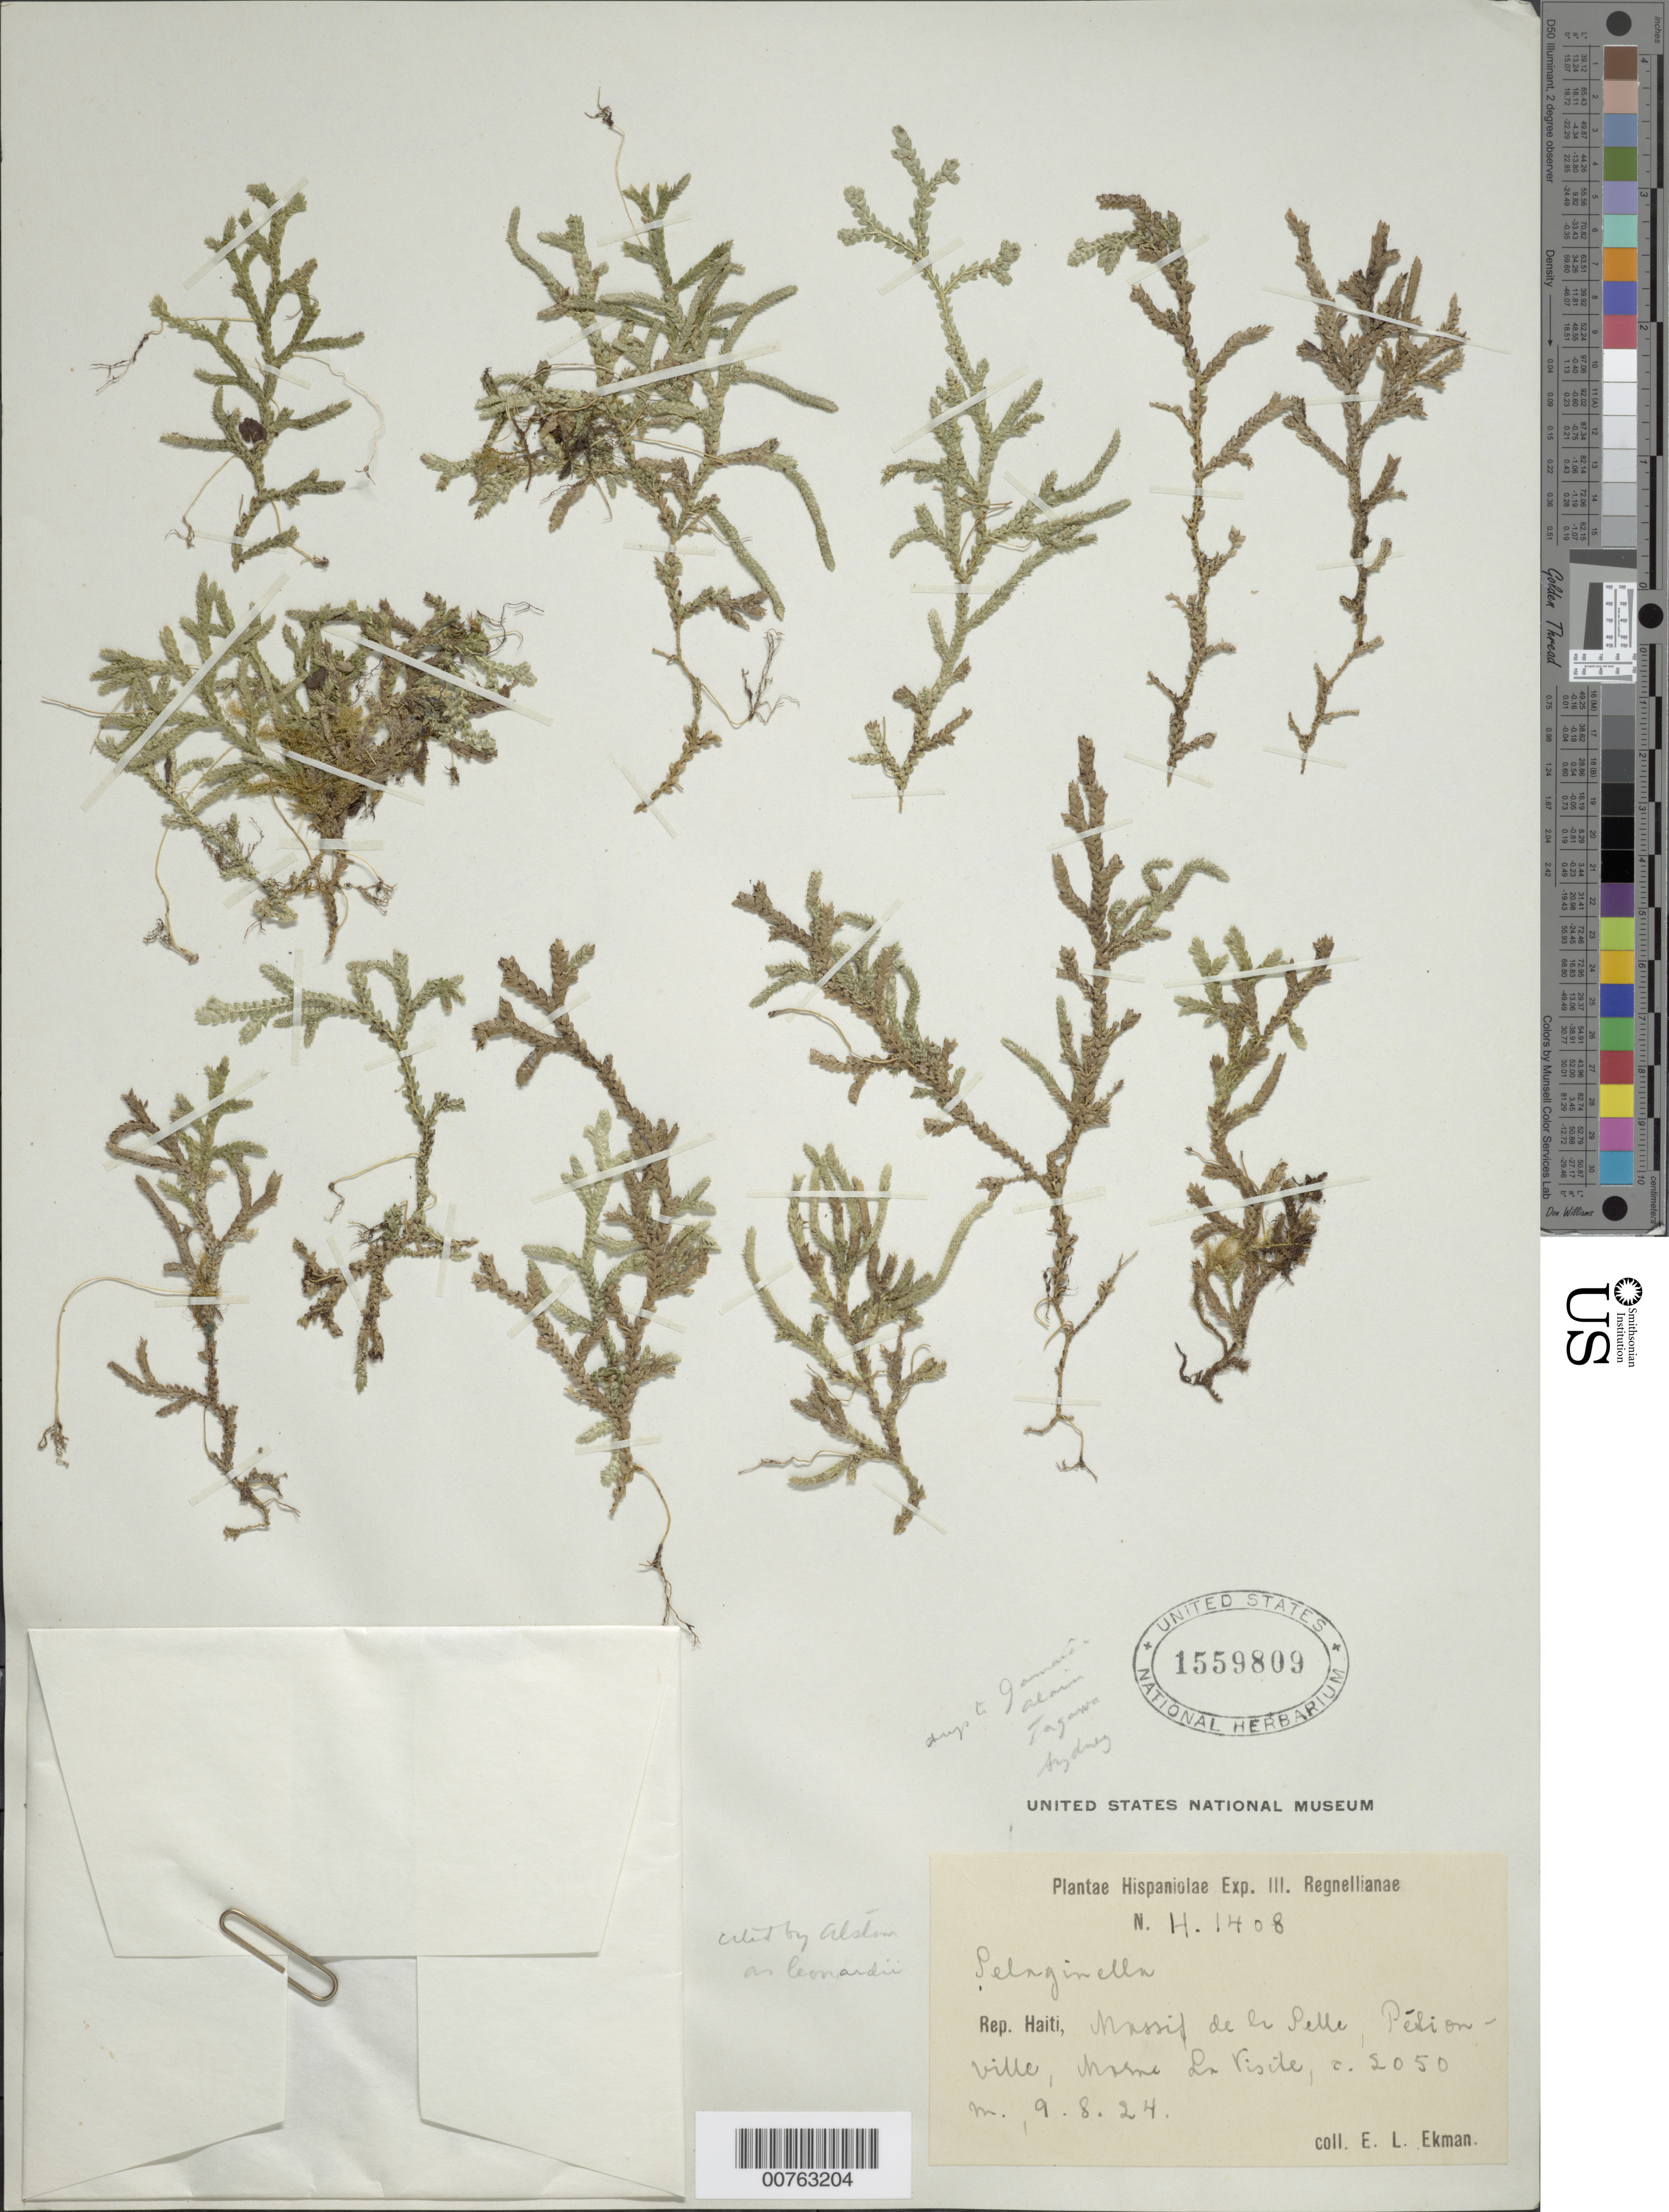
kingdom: Plantae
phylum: Tracheophyta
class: Lycopodiopsida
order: Selaginellales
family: Selaginellaceae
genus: Selaginella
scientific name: Selaginella leonardii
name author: O.C. Schmidt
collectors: E. L. Ekman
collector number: H 1408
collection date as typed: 09 Aug 1924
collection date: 1924-08-09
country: Haiti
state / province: Ouest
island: Hispaniola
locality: Massif de la Selle, Pédion-ville, Morne La Visite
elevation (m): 2050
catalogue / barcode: US 1559809